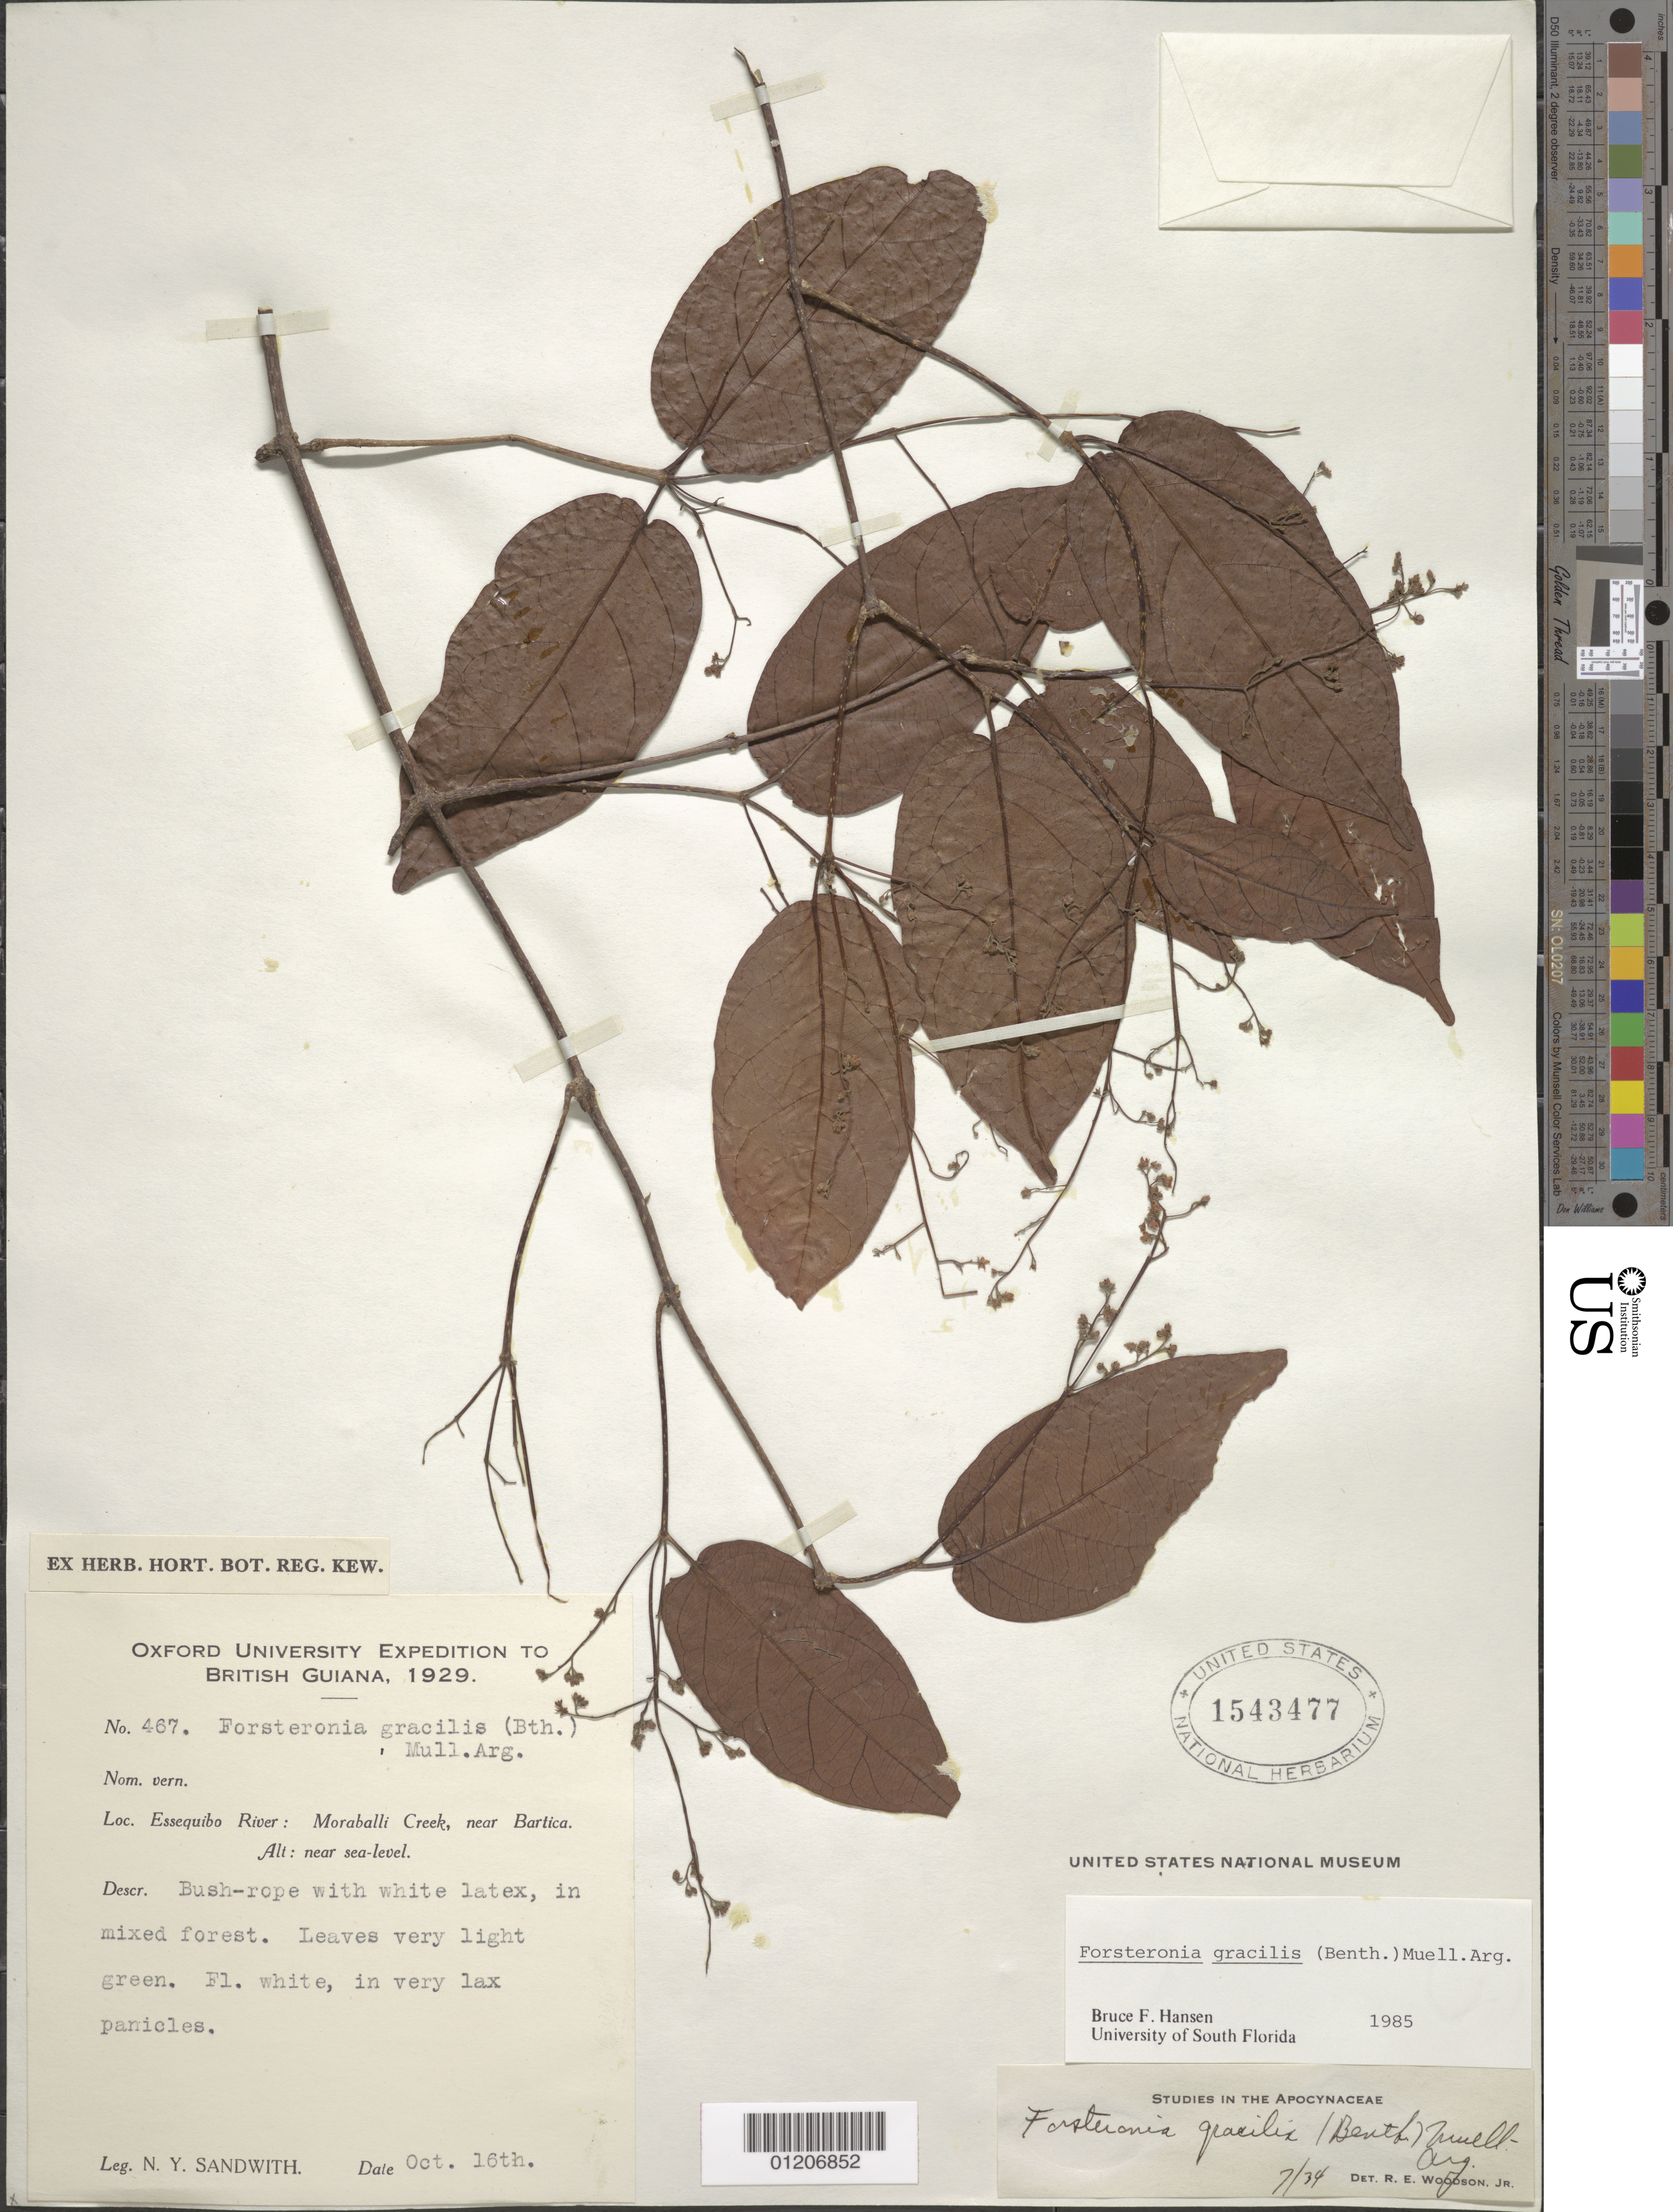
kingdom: Plantae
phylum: Tracheophyta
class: Magnoliopsida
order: Gentianales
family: Apocynaceae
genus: Forsteronia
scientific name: Forsteronia gracilis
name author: (Benth.) Müll. Arg.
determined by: Hansen, B.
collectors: N. Y. Sandwith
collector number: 467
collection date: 1929-10-16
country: Guyana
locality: Moraballi Creek, near Bartica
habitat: Mixed forest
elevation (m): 0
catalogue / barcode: US 1543477